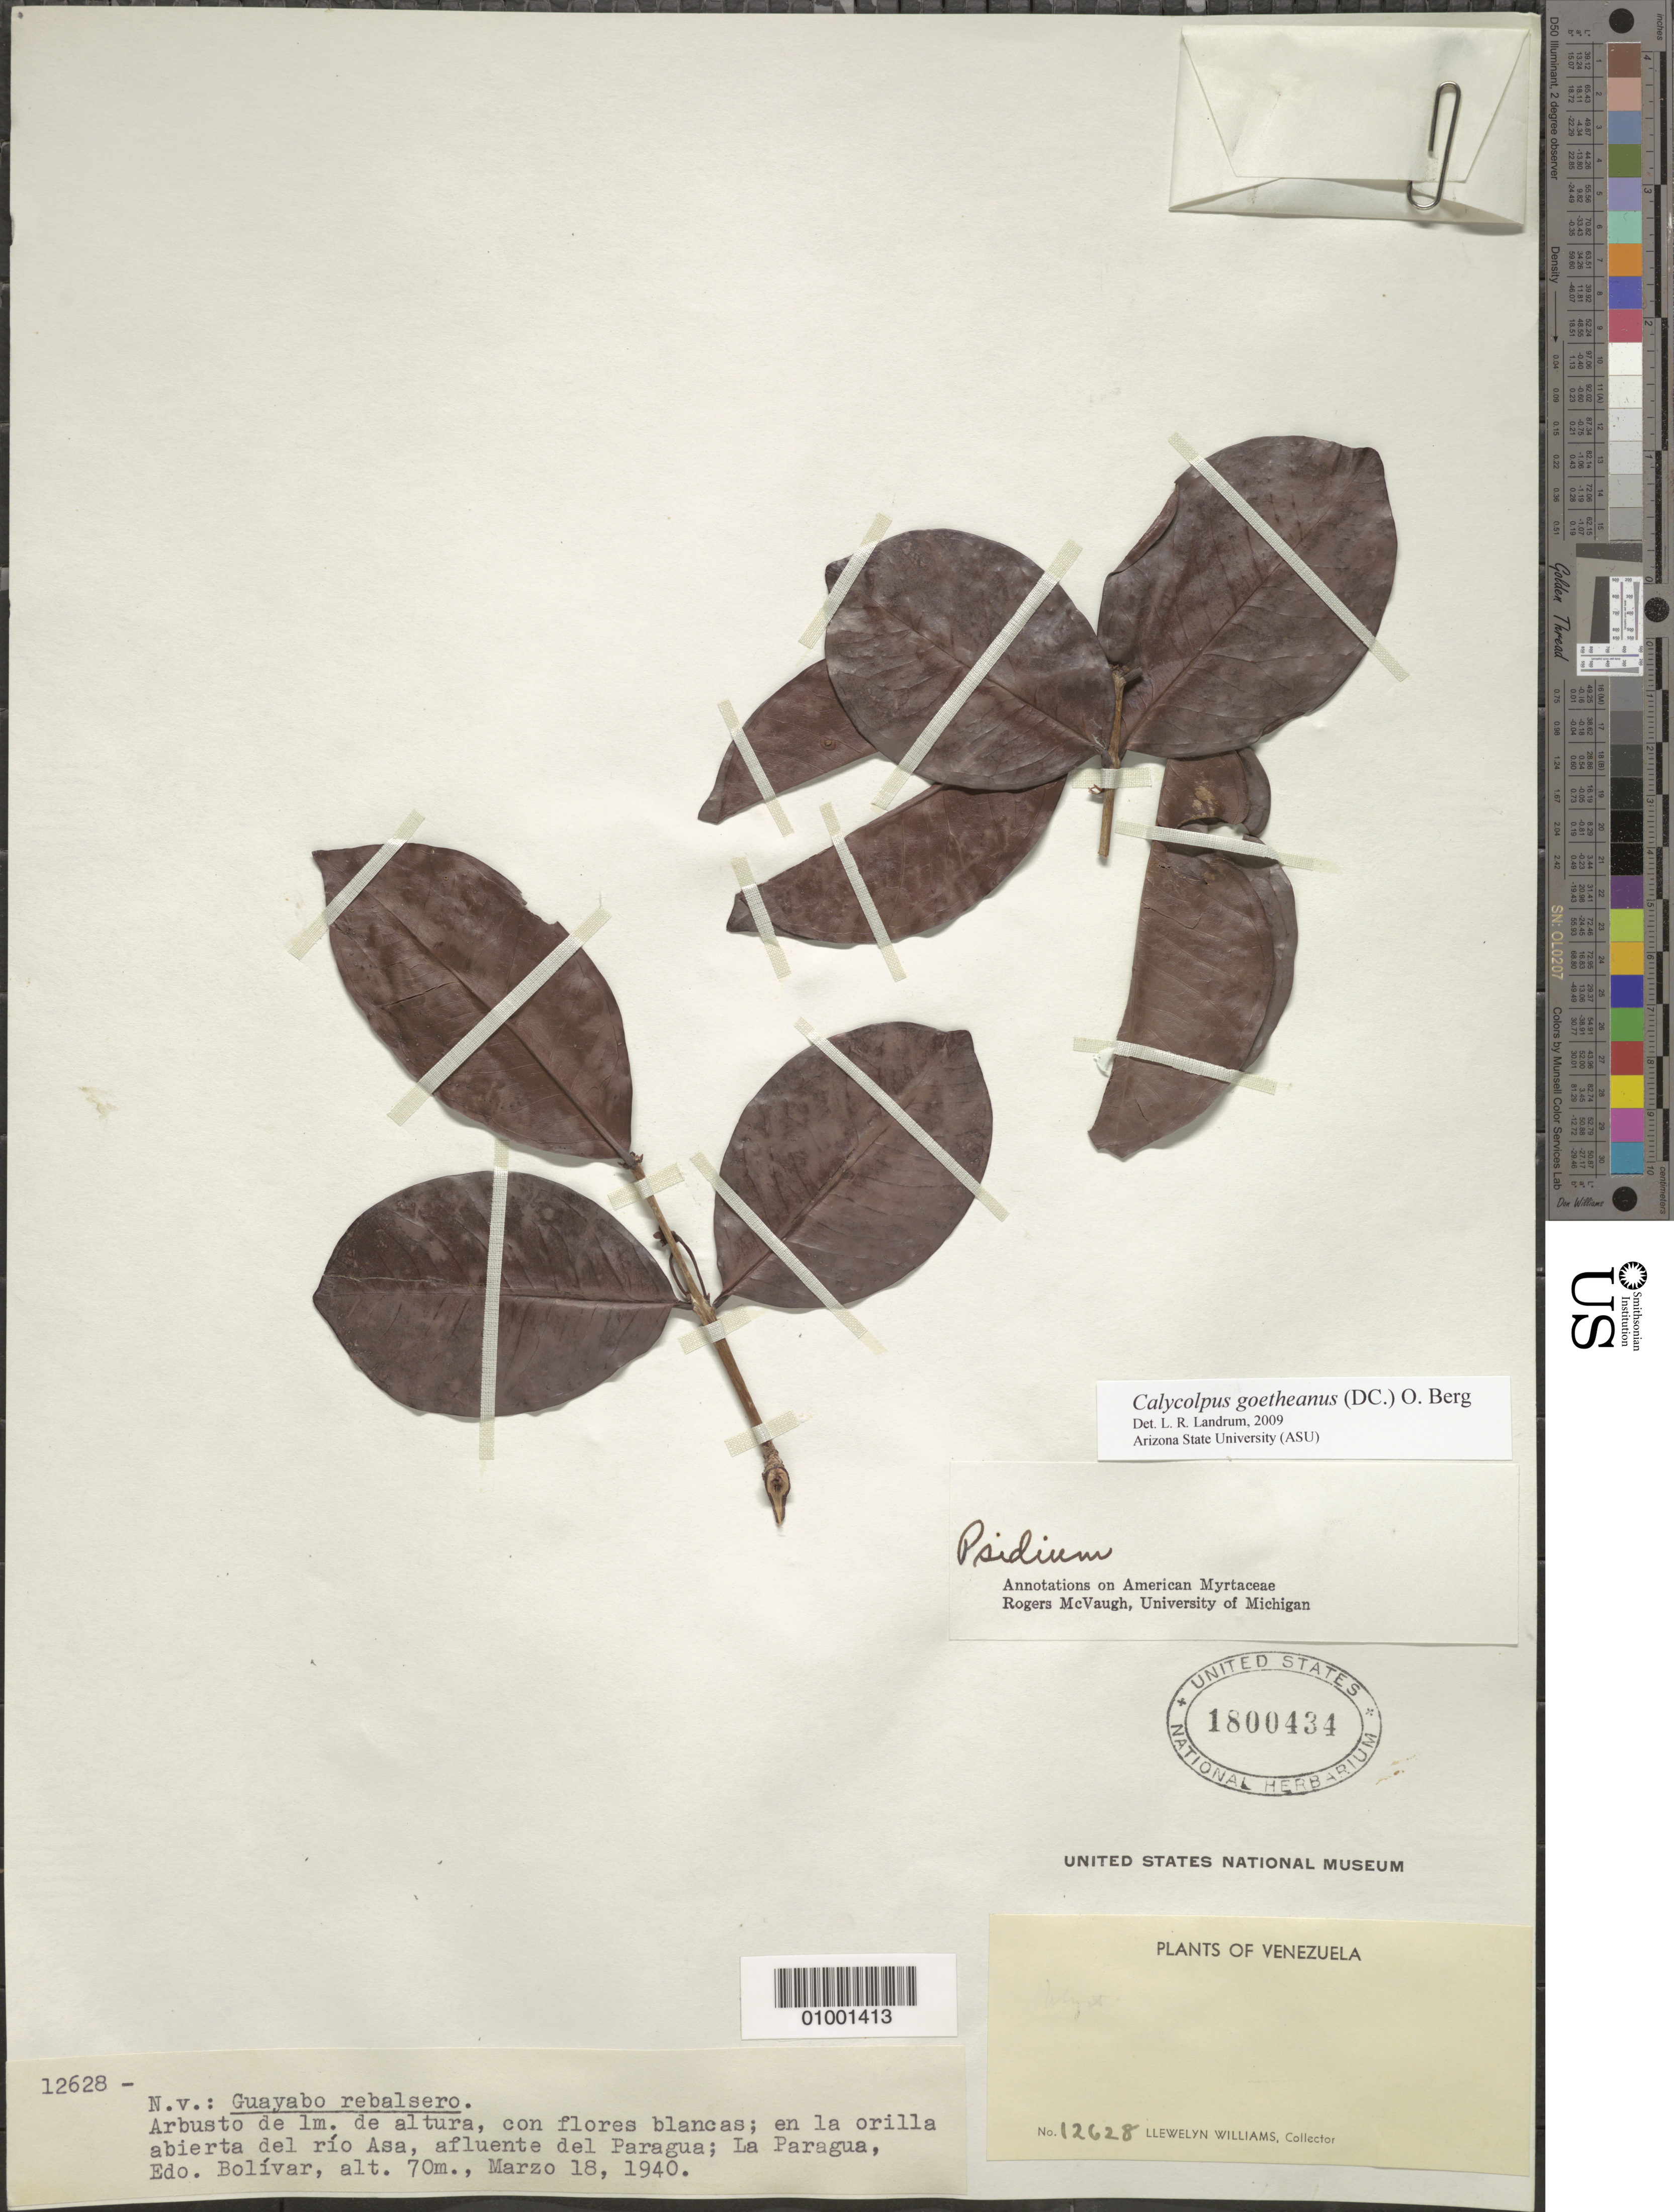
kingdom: Plantae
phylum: Tracheophyta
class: Magnoliopsida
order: Myrtales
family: Myrtaceae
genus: Calycolpus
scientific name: Calycolpus goetheanus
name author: (DC.) O. Berg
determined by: Landrum, L. R.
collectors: Ll. Williams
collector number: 12628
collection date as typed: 18-Mar-40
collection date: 1940-03-18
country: Venezuela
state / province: Bolívar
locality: Rio Asa, afluente del Paragua; La Paragua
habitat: Orilla del rio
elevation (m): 70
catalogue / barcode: US 1800434